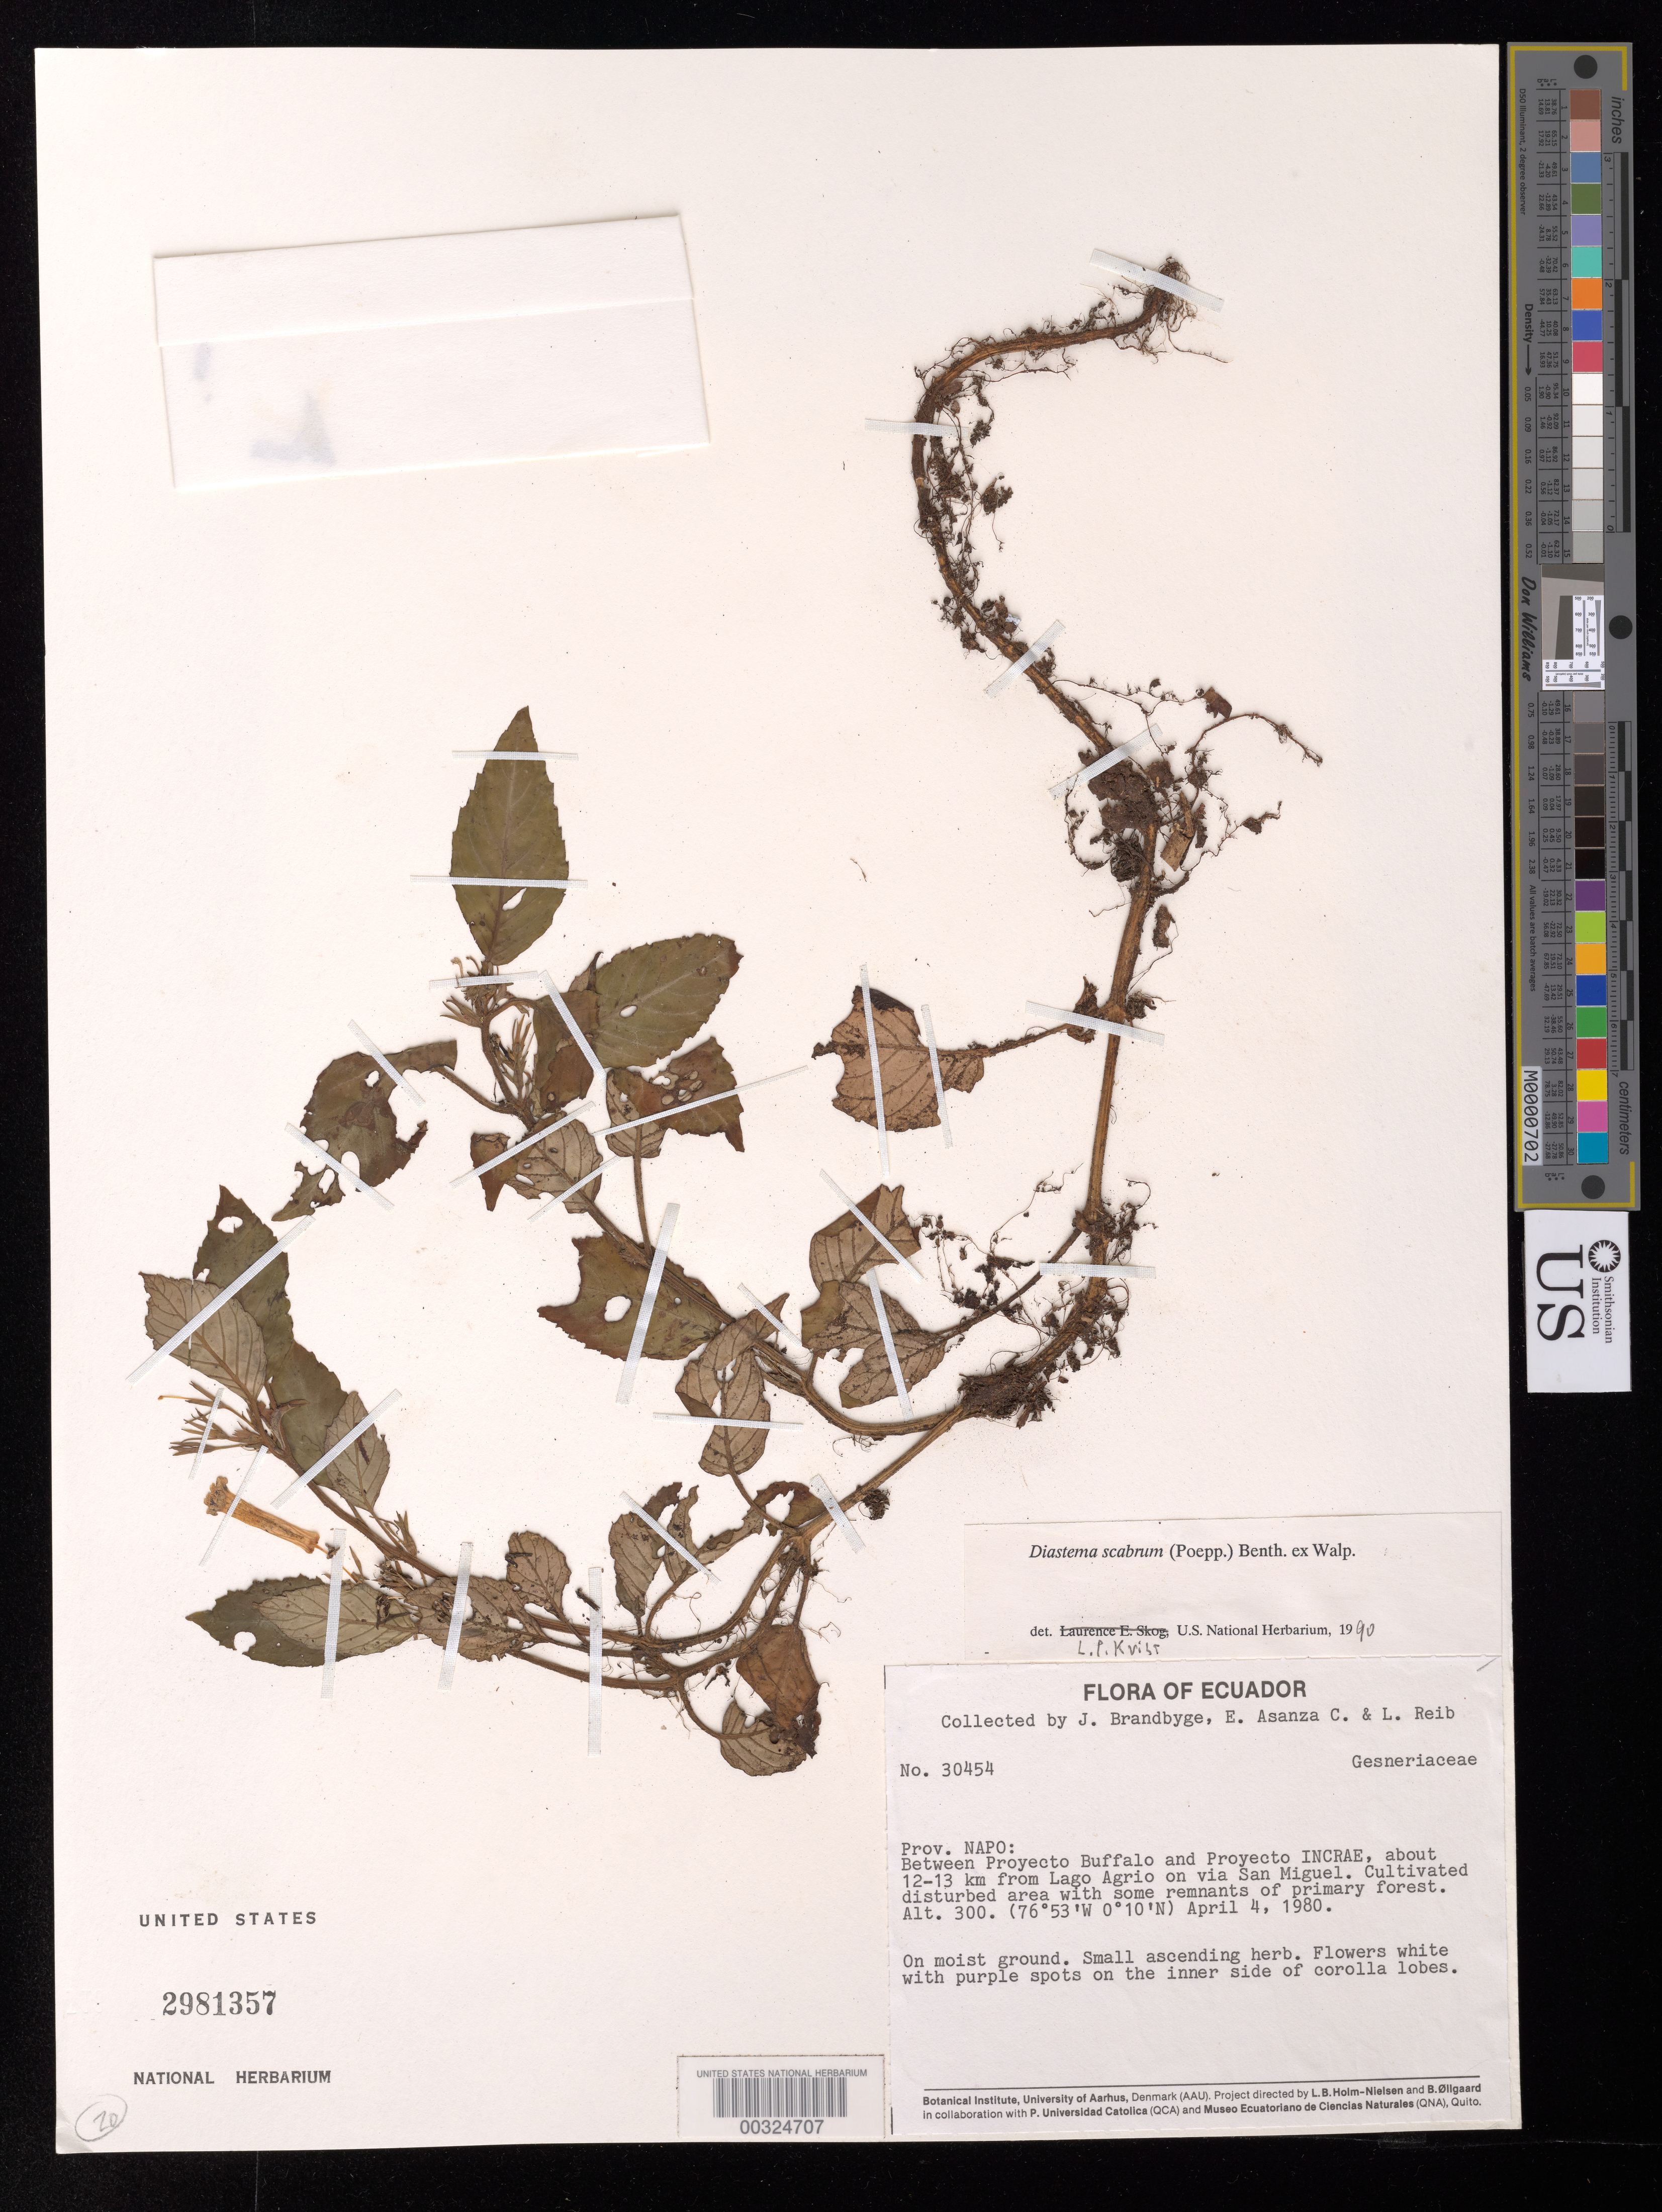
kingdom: Plantae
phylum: Tracheophyta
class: Magnoliopsida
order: Lamiales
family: Gesneriaceae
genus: Diastema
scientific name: Diastema scabrum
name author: (Poepp.) Benth. ex Walp.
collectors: J. Brandbyge, E. Asanza C. & L. Reib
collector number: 30454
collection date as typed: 04 Apr 1980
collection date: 1980-04-04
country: Ecuador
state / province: Napo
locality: Between Proyecto Buffalo and Proyecto Incrae, about 12-13 km from Lago Agrio on via San Miguel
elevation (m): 300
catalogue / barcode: US 2981357